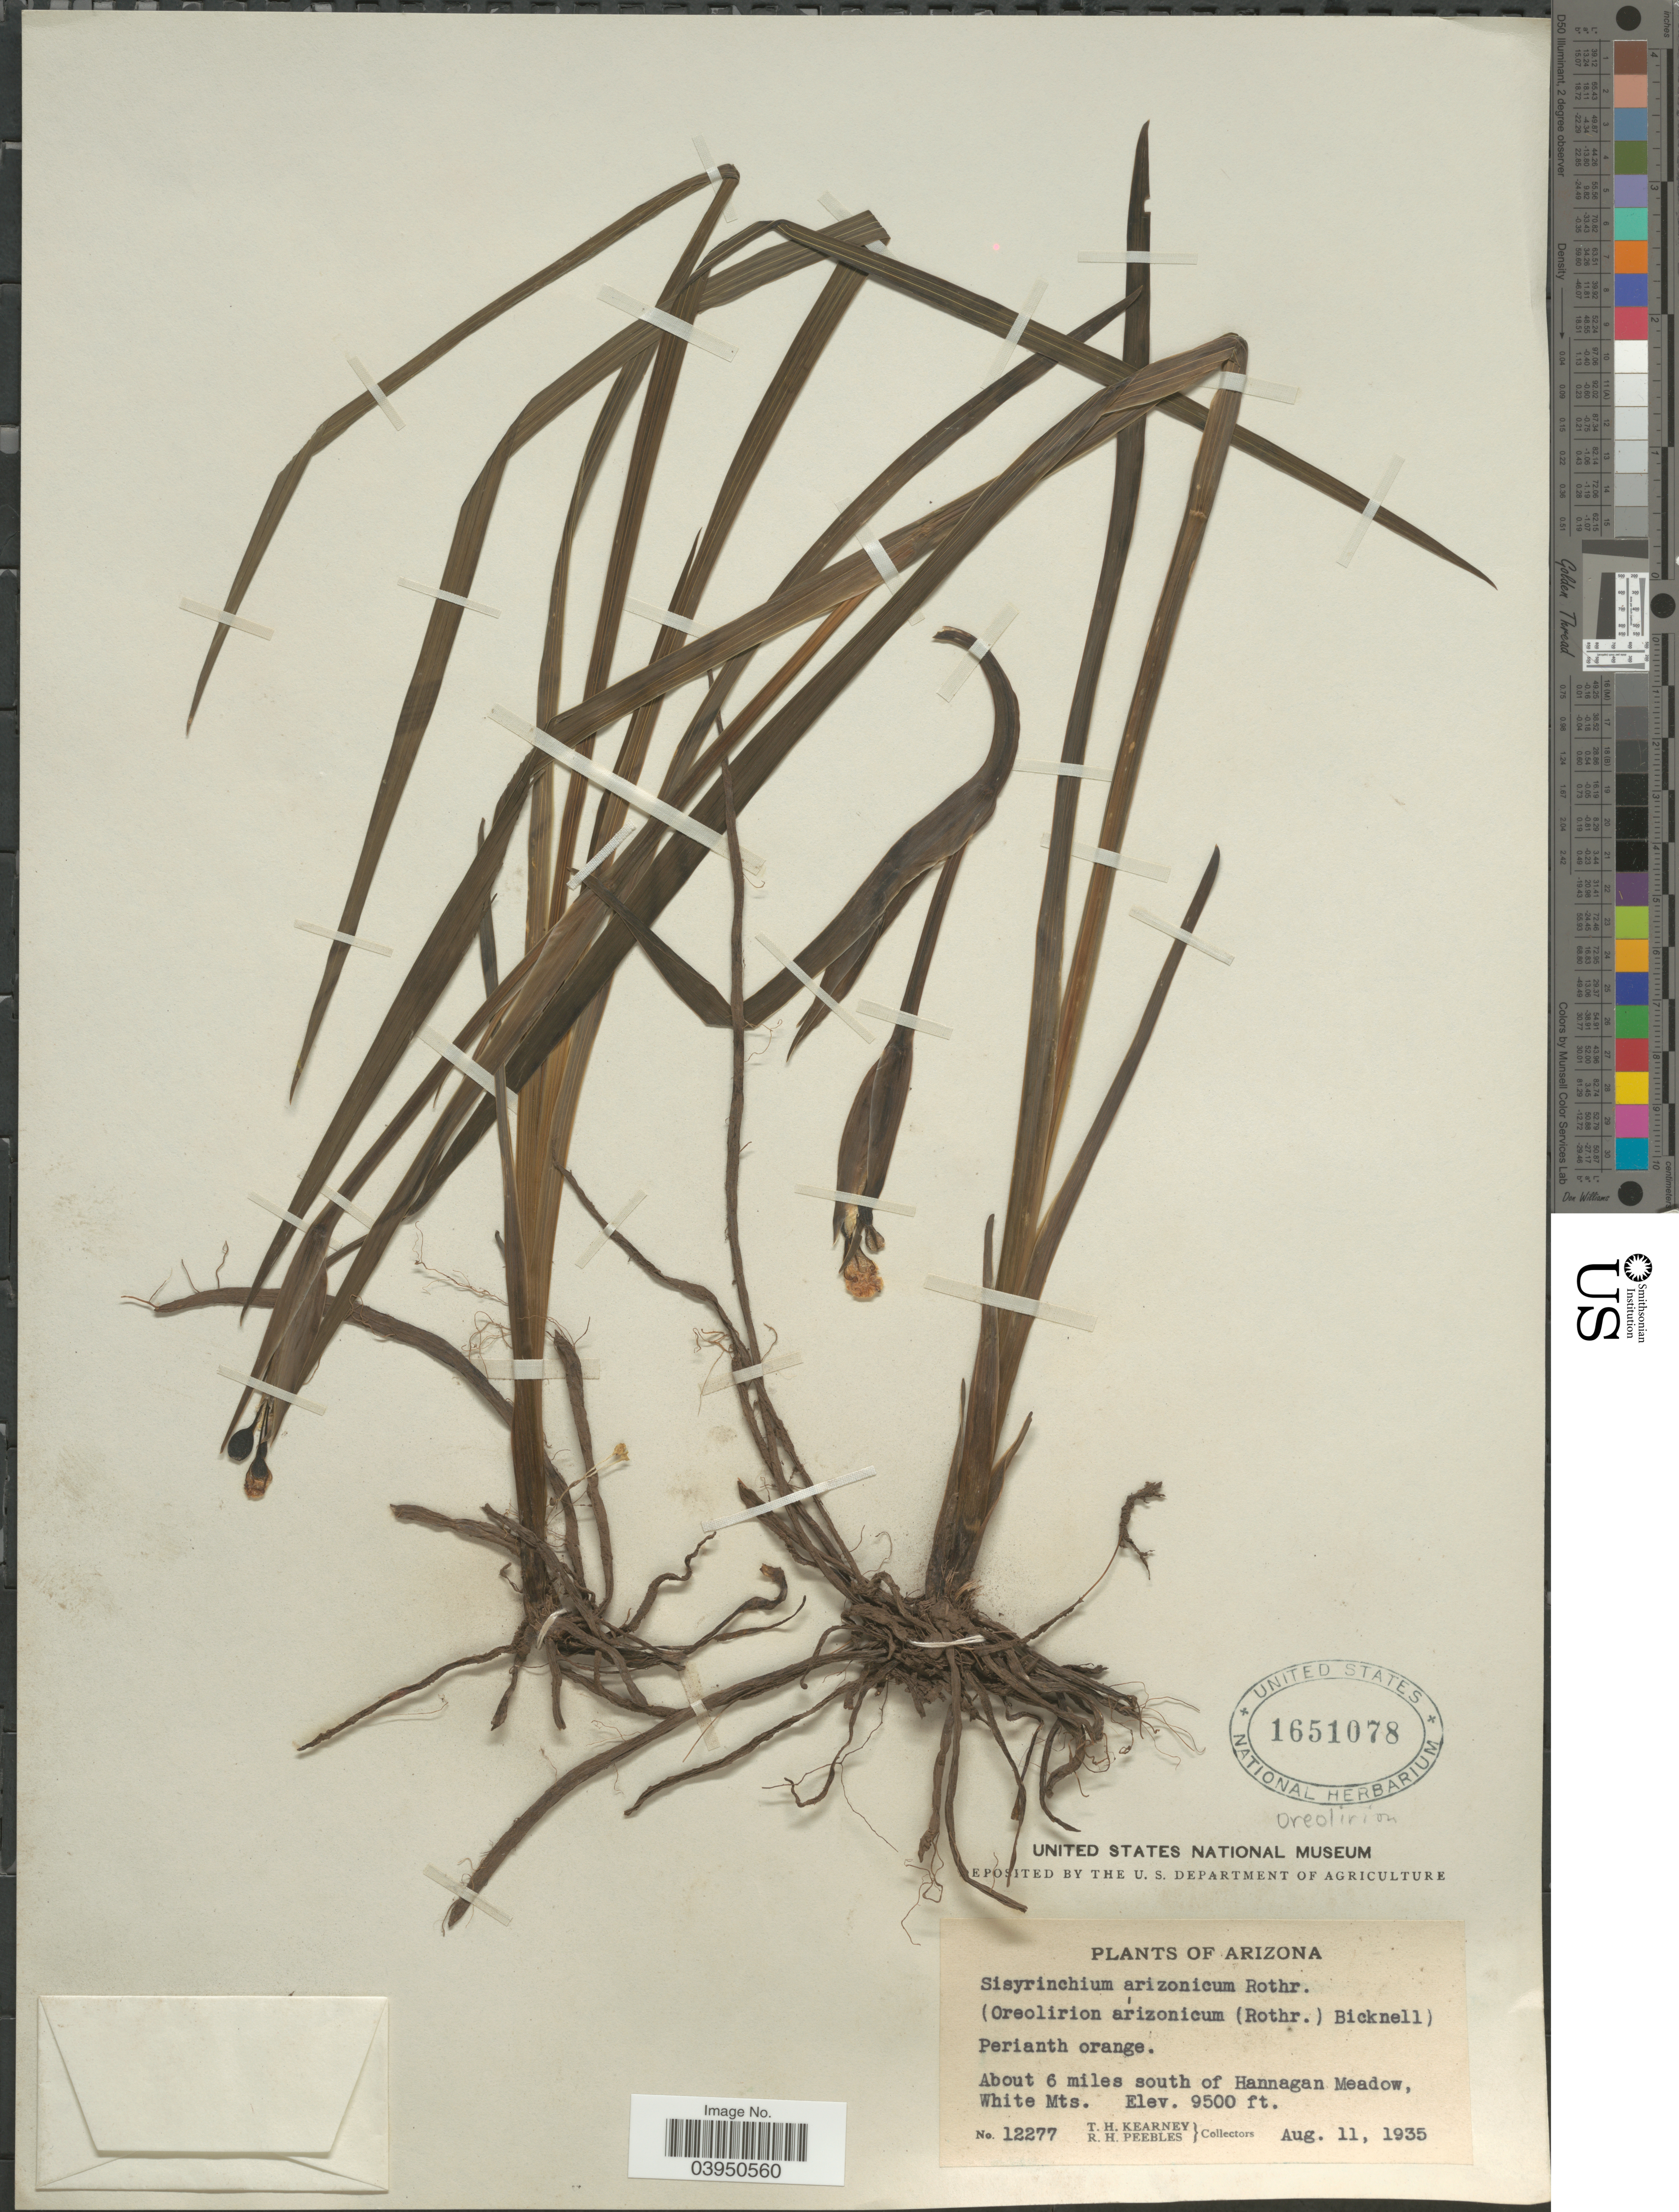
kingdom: Plantae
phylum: Tracheophyta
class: Liliopsida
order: Asparagales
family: Iridaceae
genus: Sisyrinchium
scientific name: Sisyrinchium arizonicum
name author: Rothr.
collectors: T. H. Kearney & R. H. Peebles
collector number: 12277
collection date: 1935-08-11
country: United States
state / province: Arizona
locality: About 6 miles south of Hannagan Meadow, White Mts.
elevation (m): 2896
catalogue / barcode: US 1651078